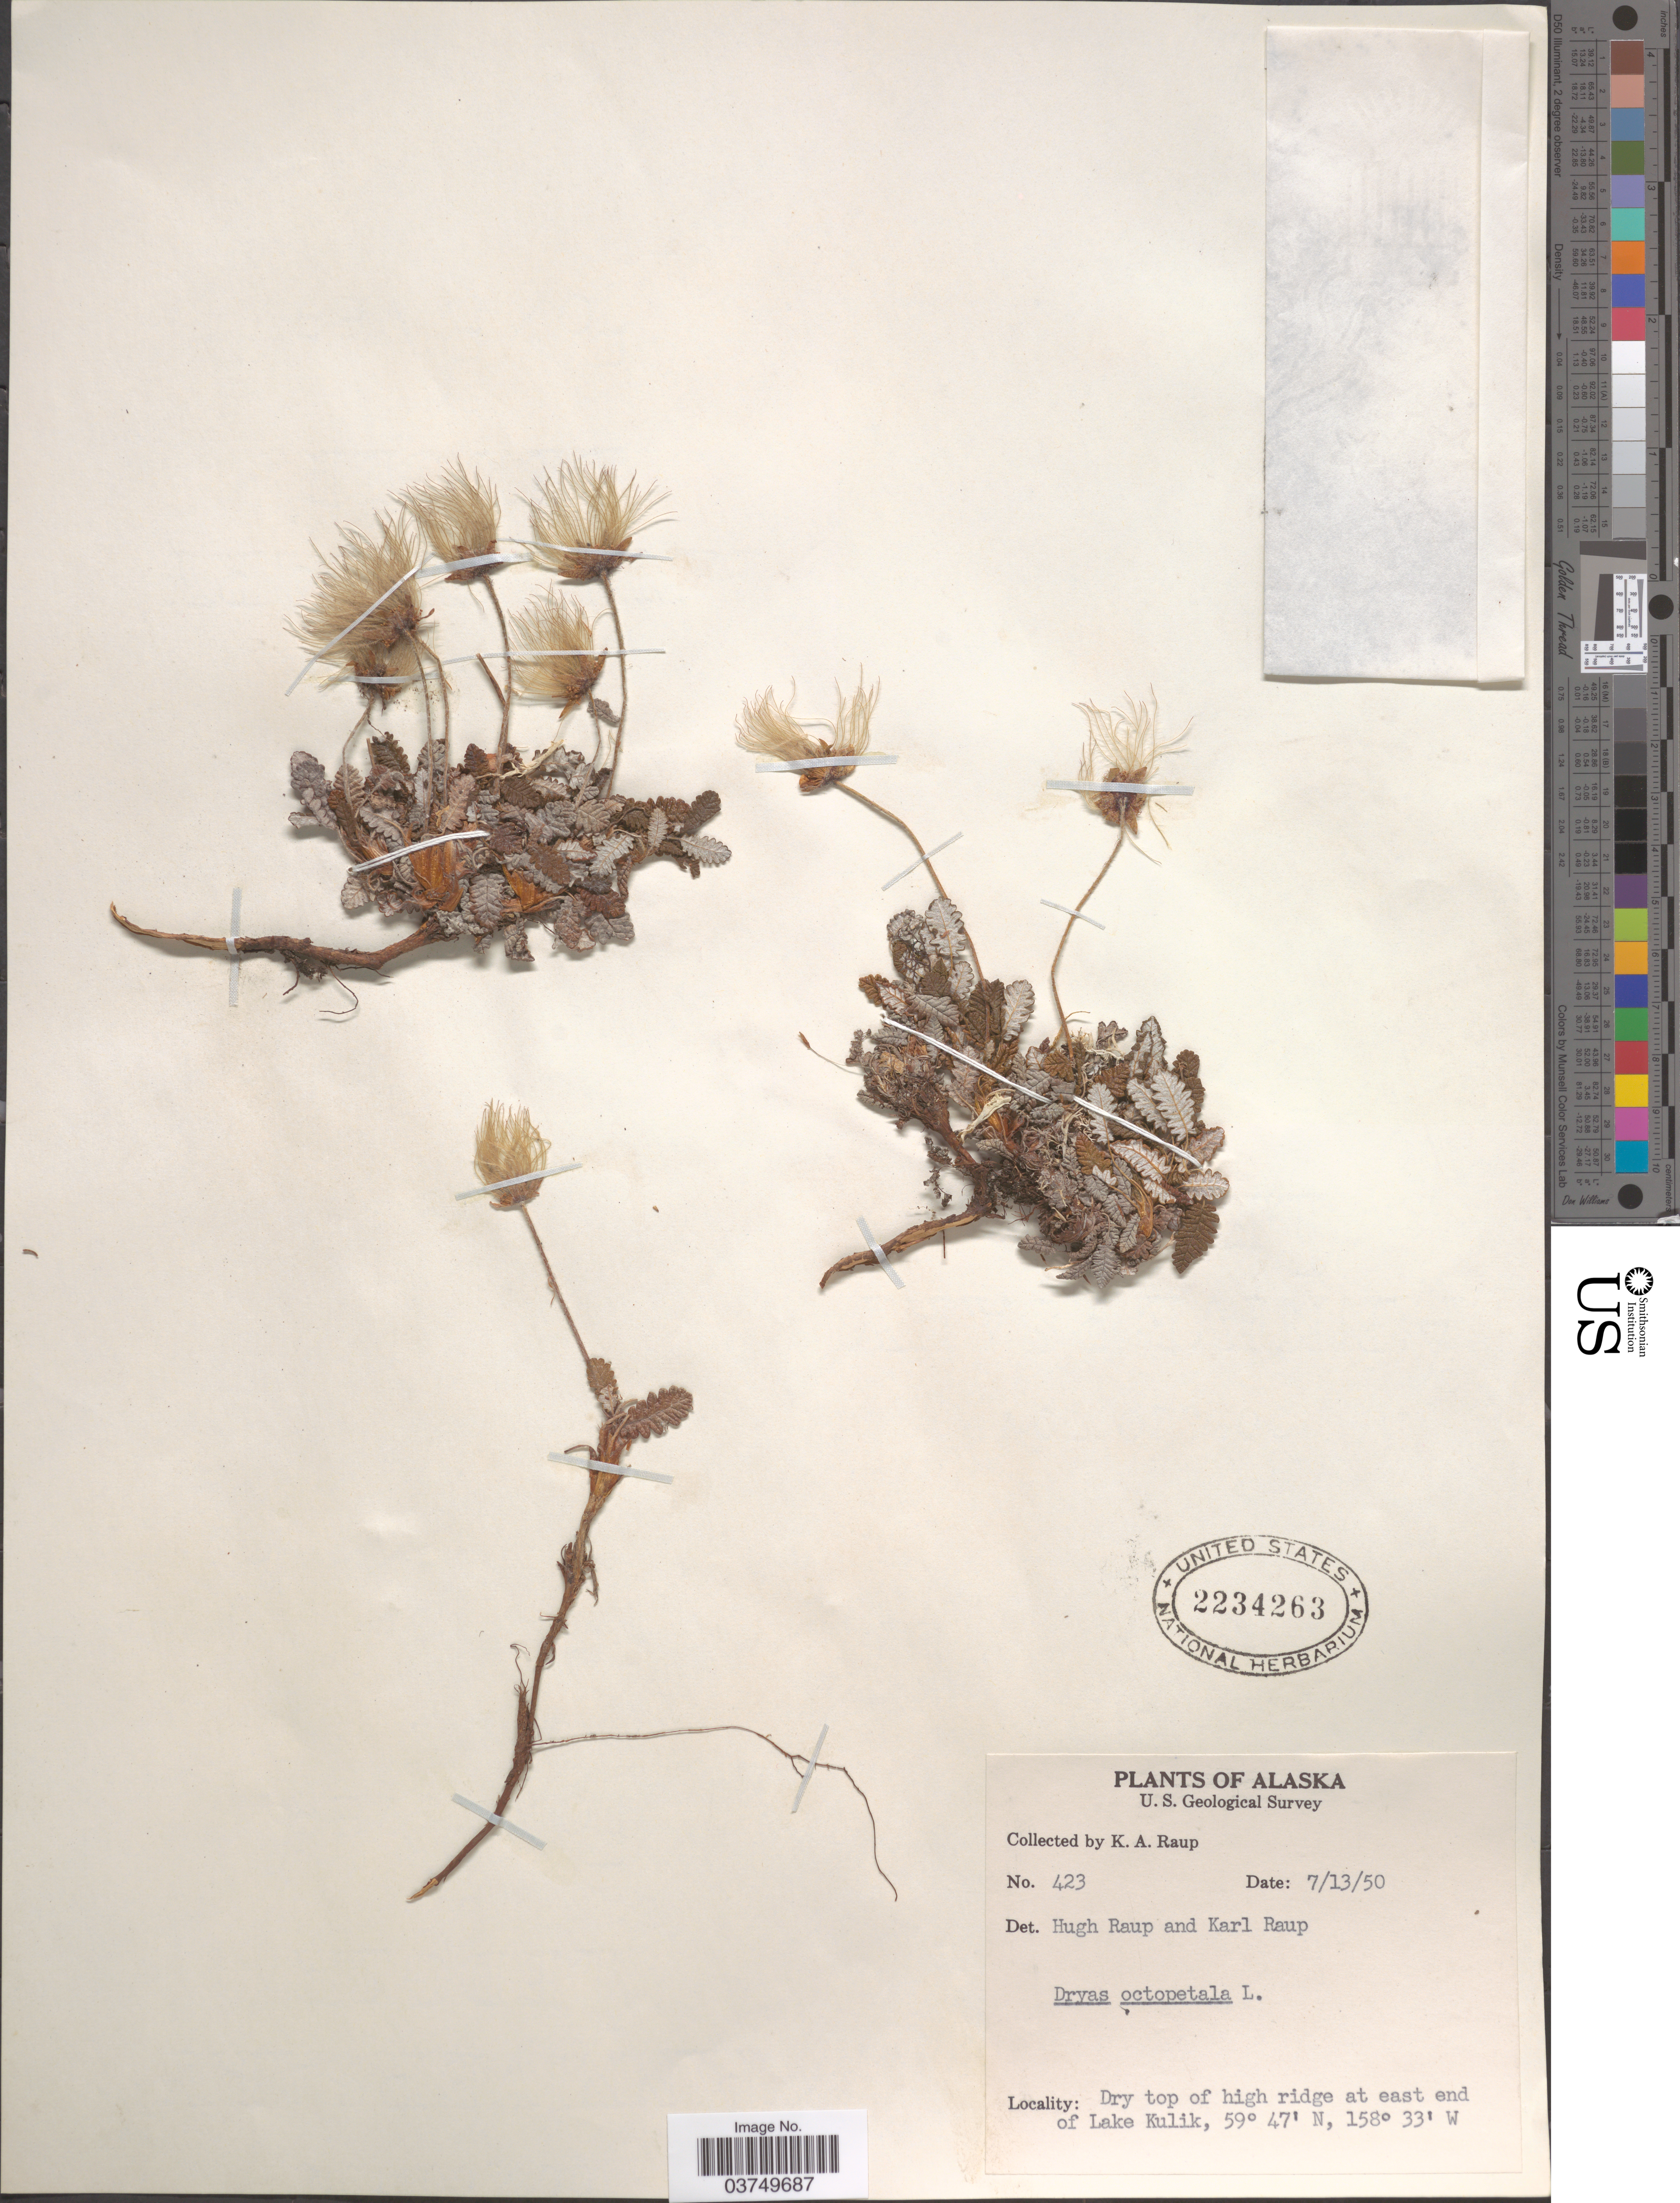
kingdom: Plantae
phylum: Tracheophyta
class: Magnoliopsida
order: Rosales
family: Rosaceae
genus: Dryas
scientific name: Dryas octopetala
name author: L.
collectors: K. Raup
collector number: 423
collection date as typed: Transcribed d/m/y: 13/7/50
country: United States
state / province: Alaska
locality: Dry top of high ridge at east end of Lake Kulik.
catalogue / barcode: US 2234263